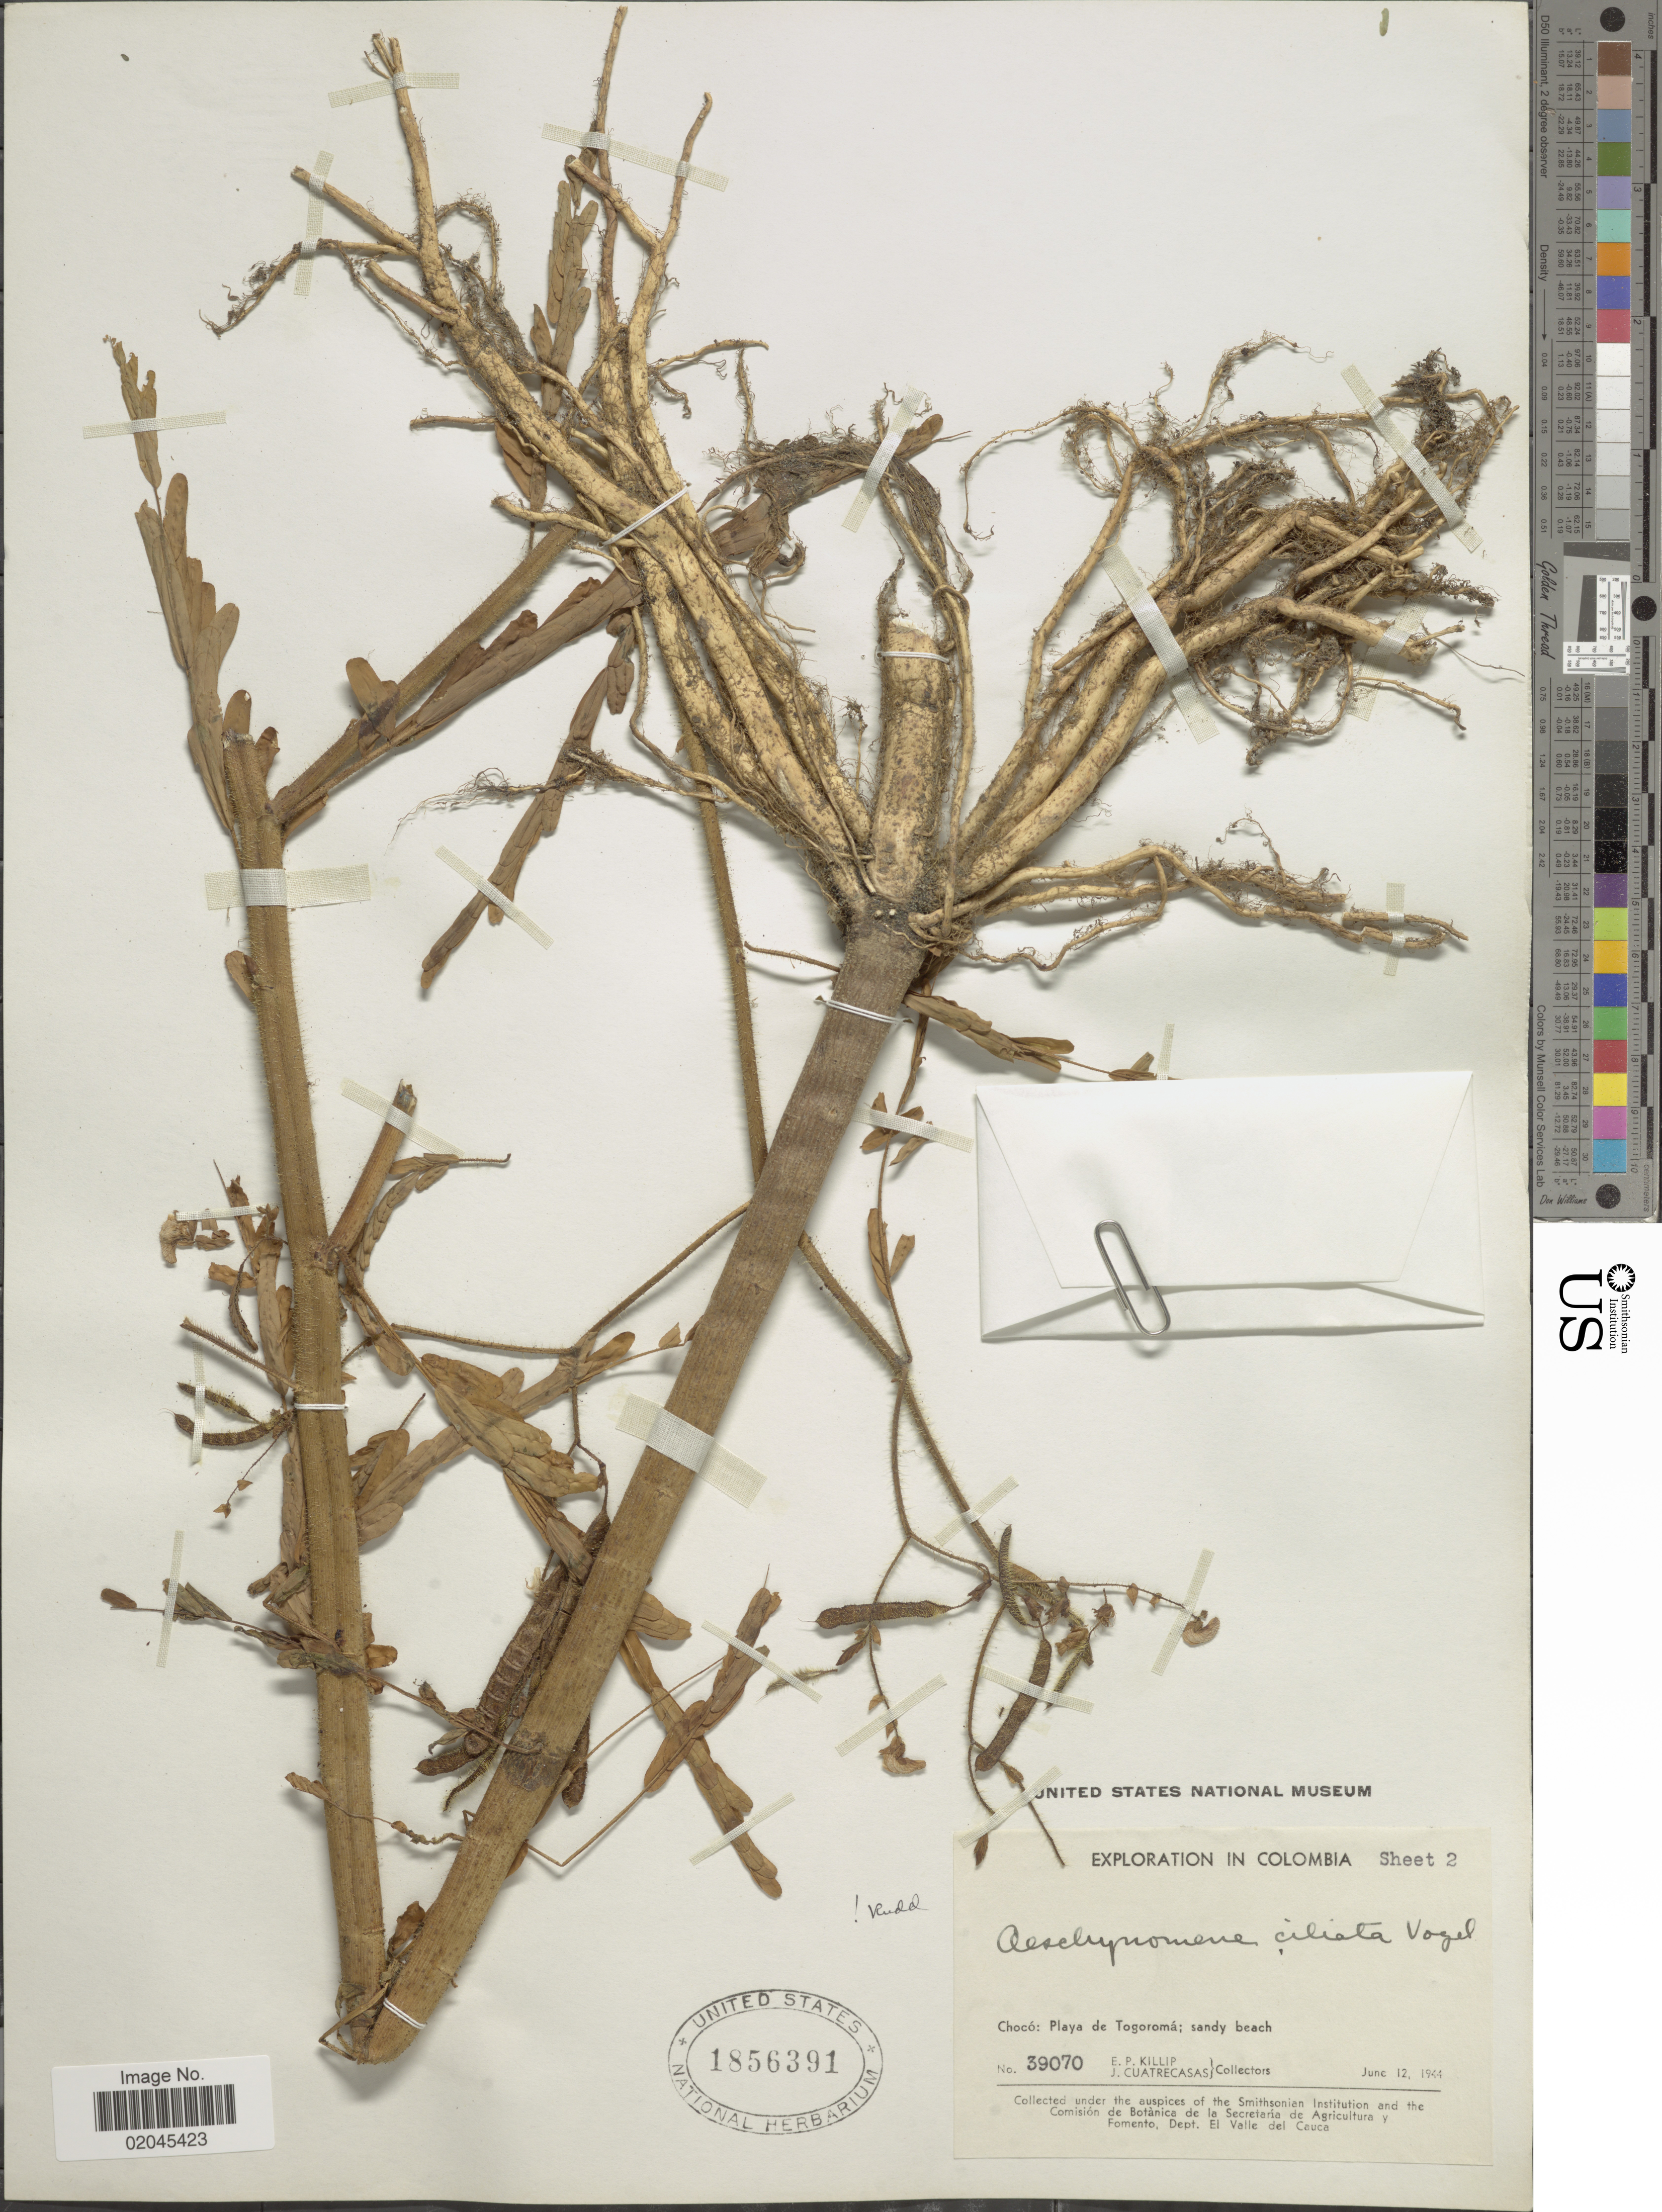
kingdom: Plantae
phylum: Tracheophyta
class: Magnoliopsida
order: Fabales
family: Fabaceae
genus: Aeschynomene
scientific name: Aeschynomene ciliata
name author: Vogel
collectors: E. P. Killip & J. Cuatrecasas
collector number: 39070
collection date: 1944-06-12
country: Colombia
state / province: Chocó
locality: Choco: Playa de Togoroma: sandy beach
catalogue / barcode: US 1856391